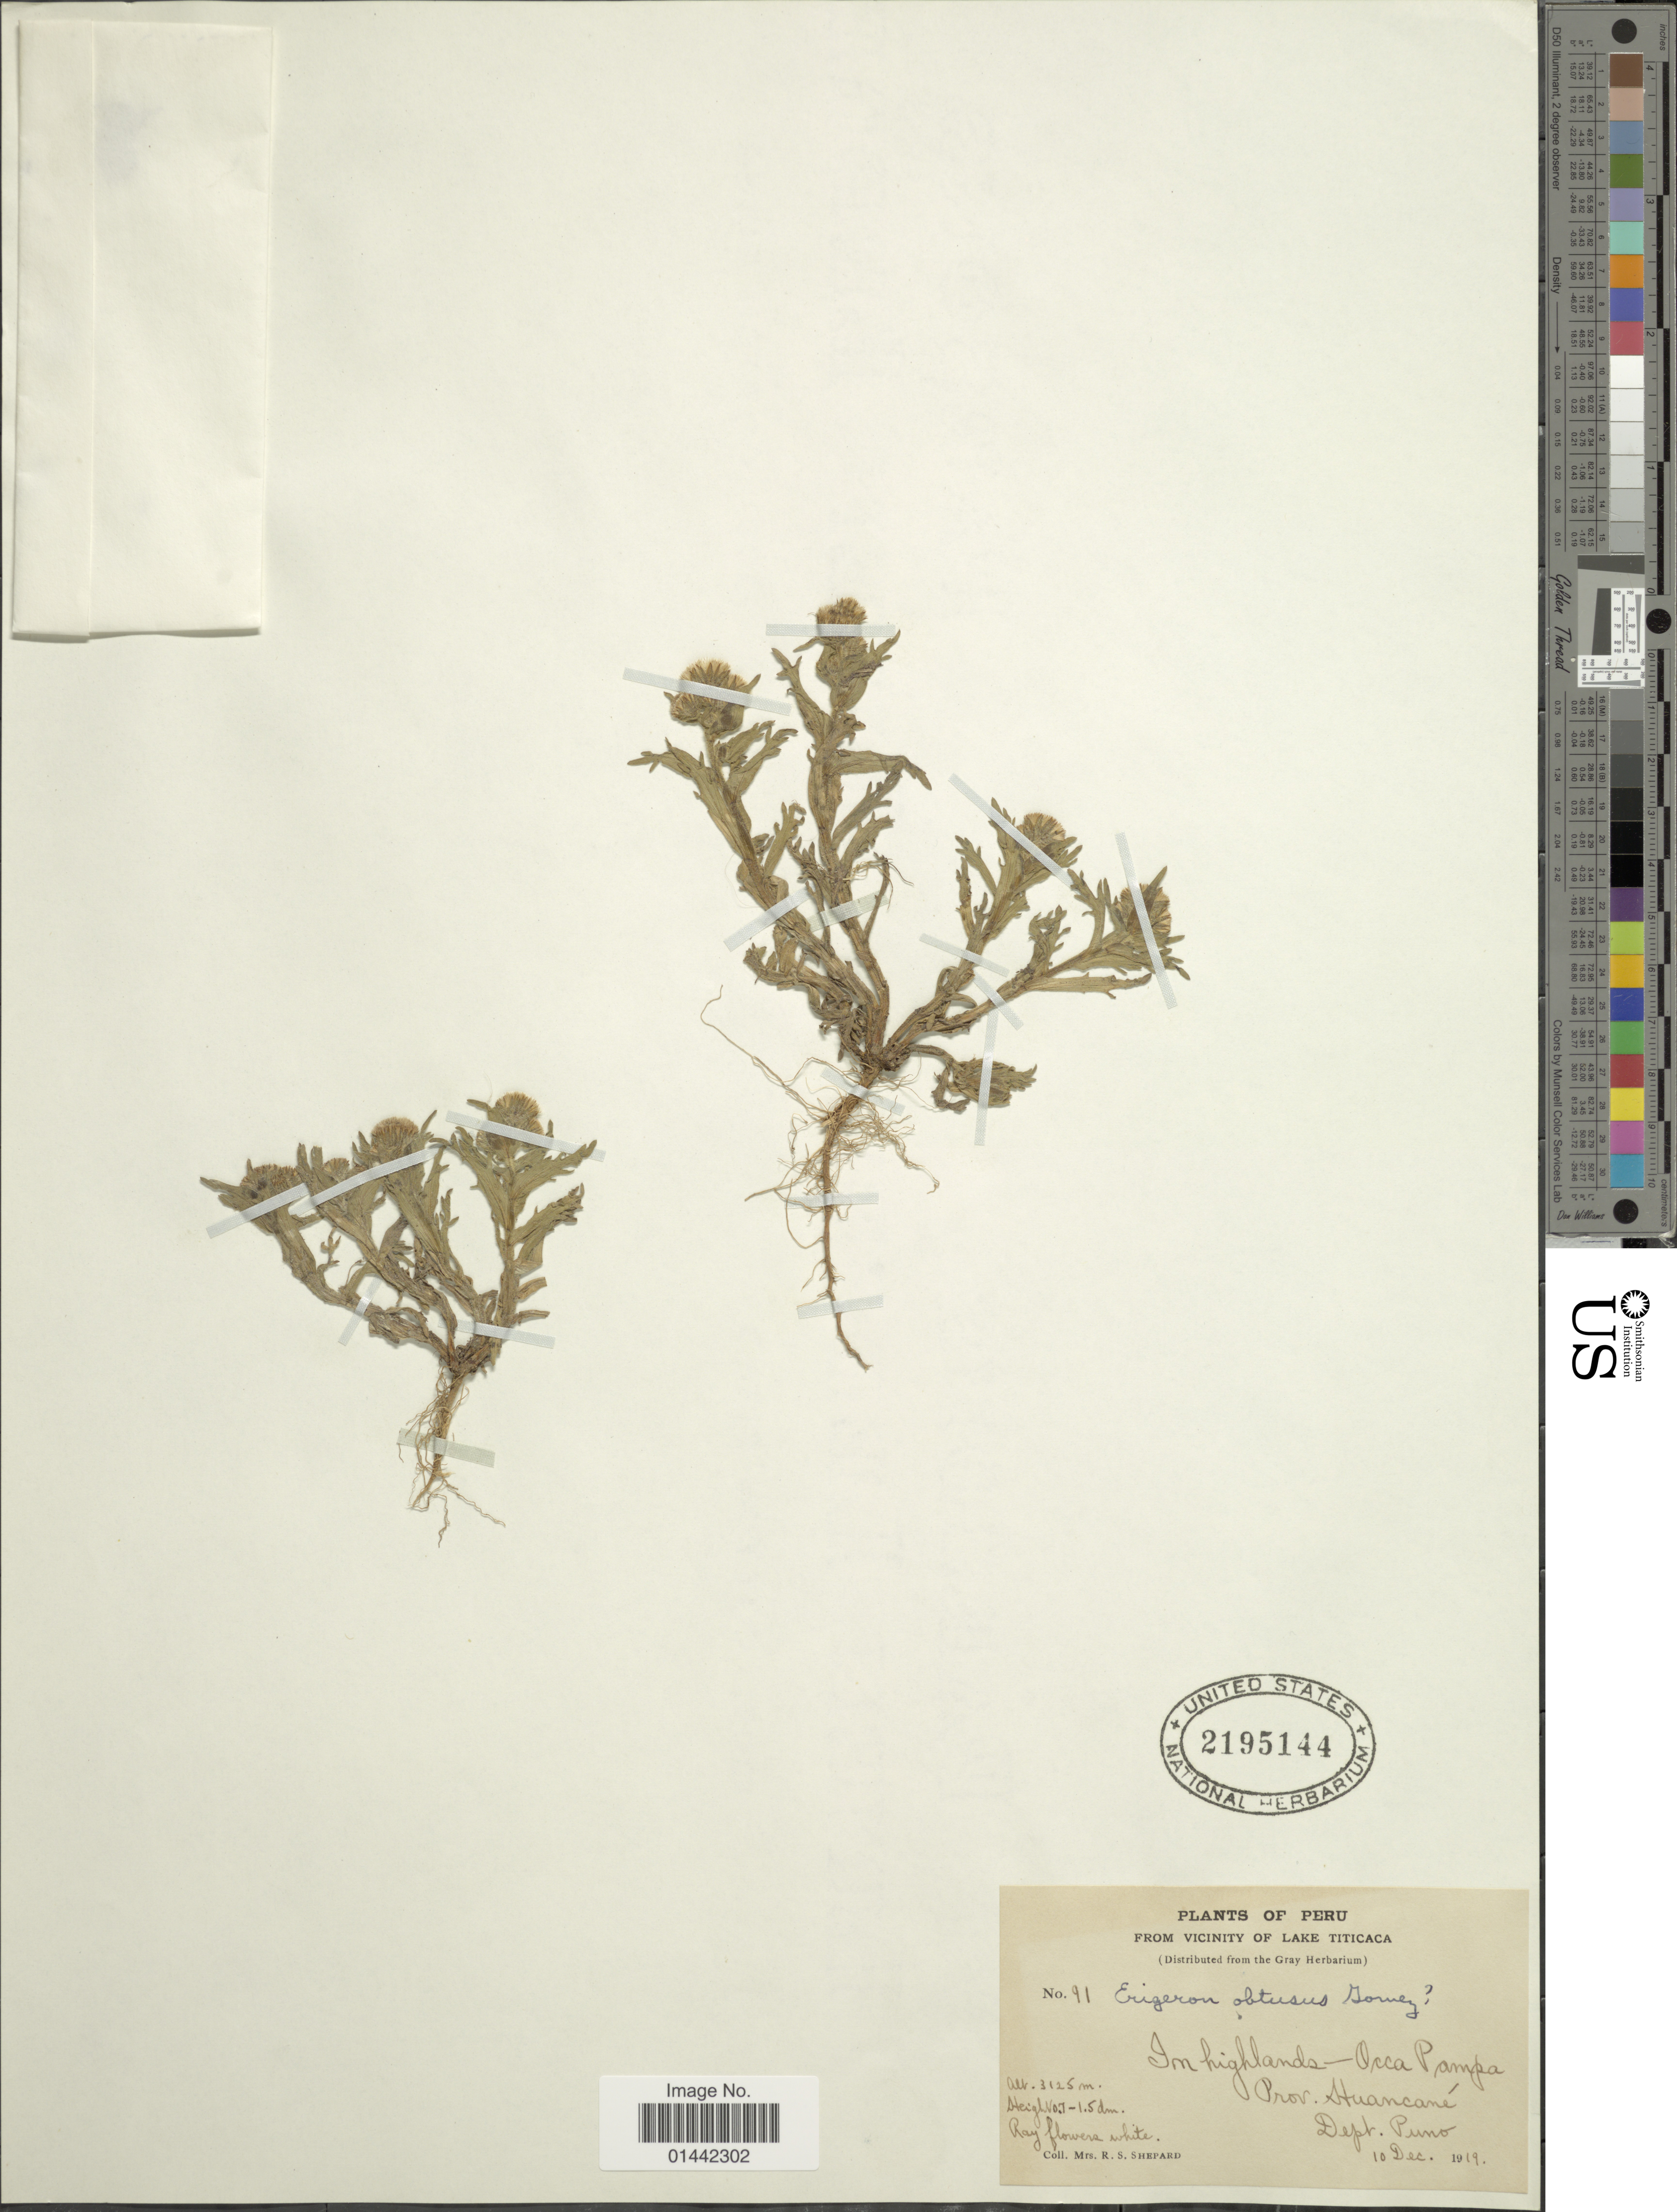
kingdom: Plantae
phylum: Tracheophyta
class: Magnoliopsida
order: Asterales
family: Asteraceae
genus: Erigeron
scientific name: Erigeron obtusus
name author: (Kunth) M. Gómez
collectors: R. Shepard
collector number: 91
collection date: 1919-12-10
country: Peru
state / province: Puno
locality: From vicinity of Lake Titicaca, in highlands- Occa Pampa, Prov. Ituacané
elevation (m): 3125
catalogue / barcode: US 2195144